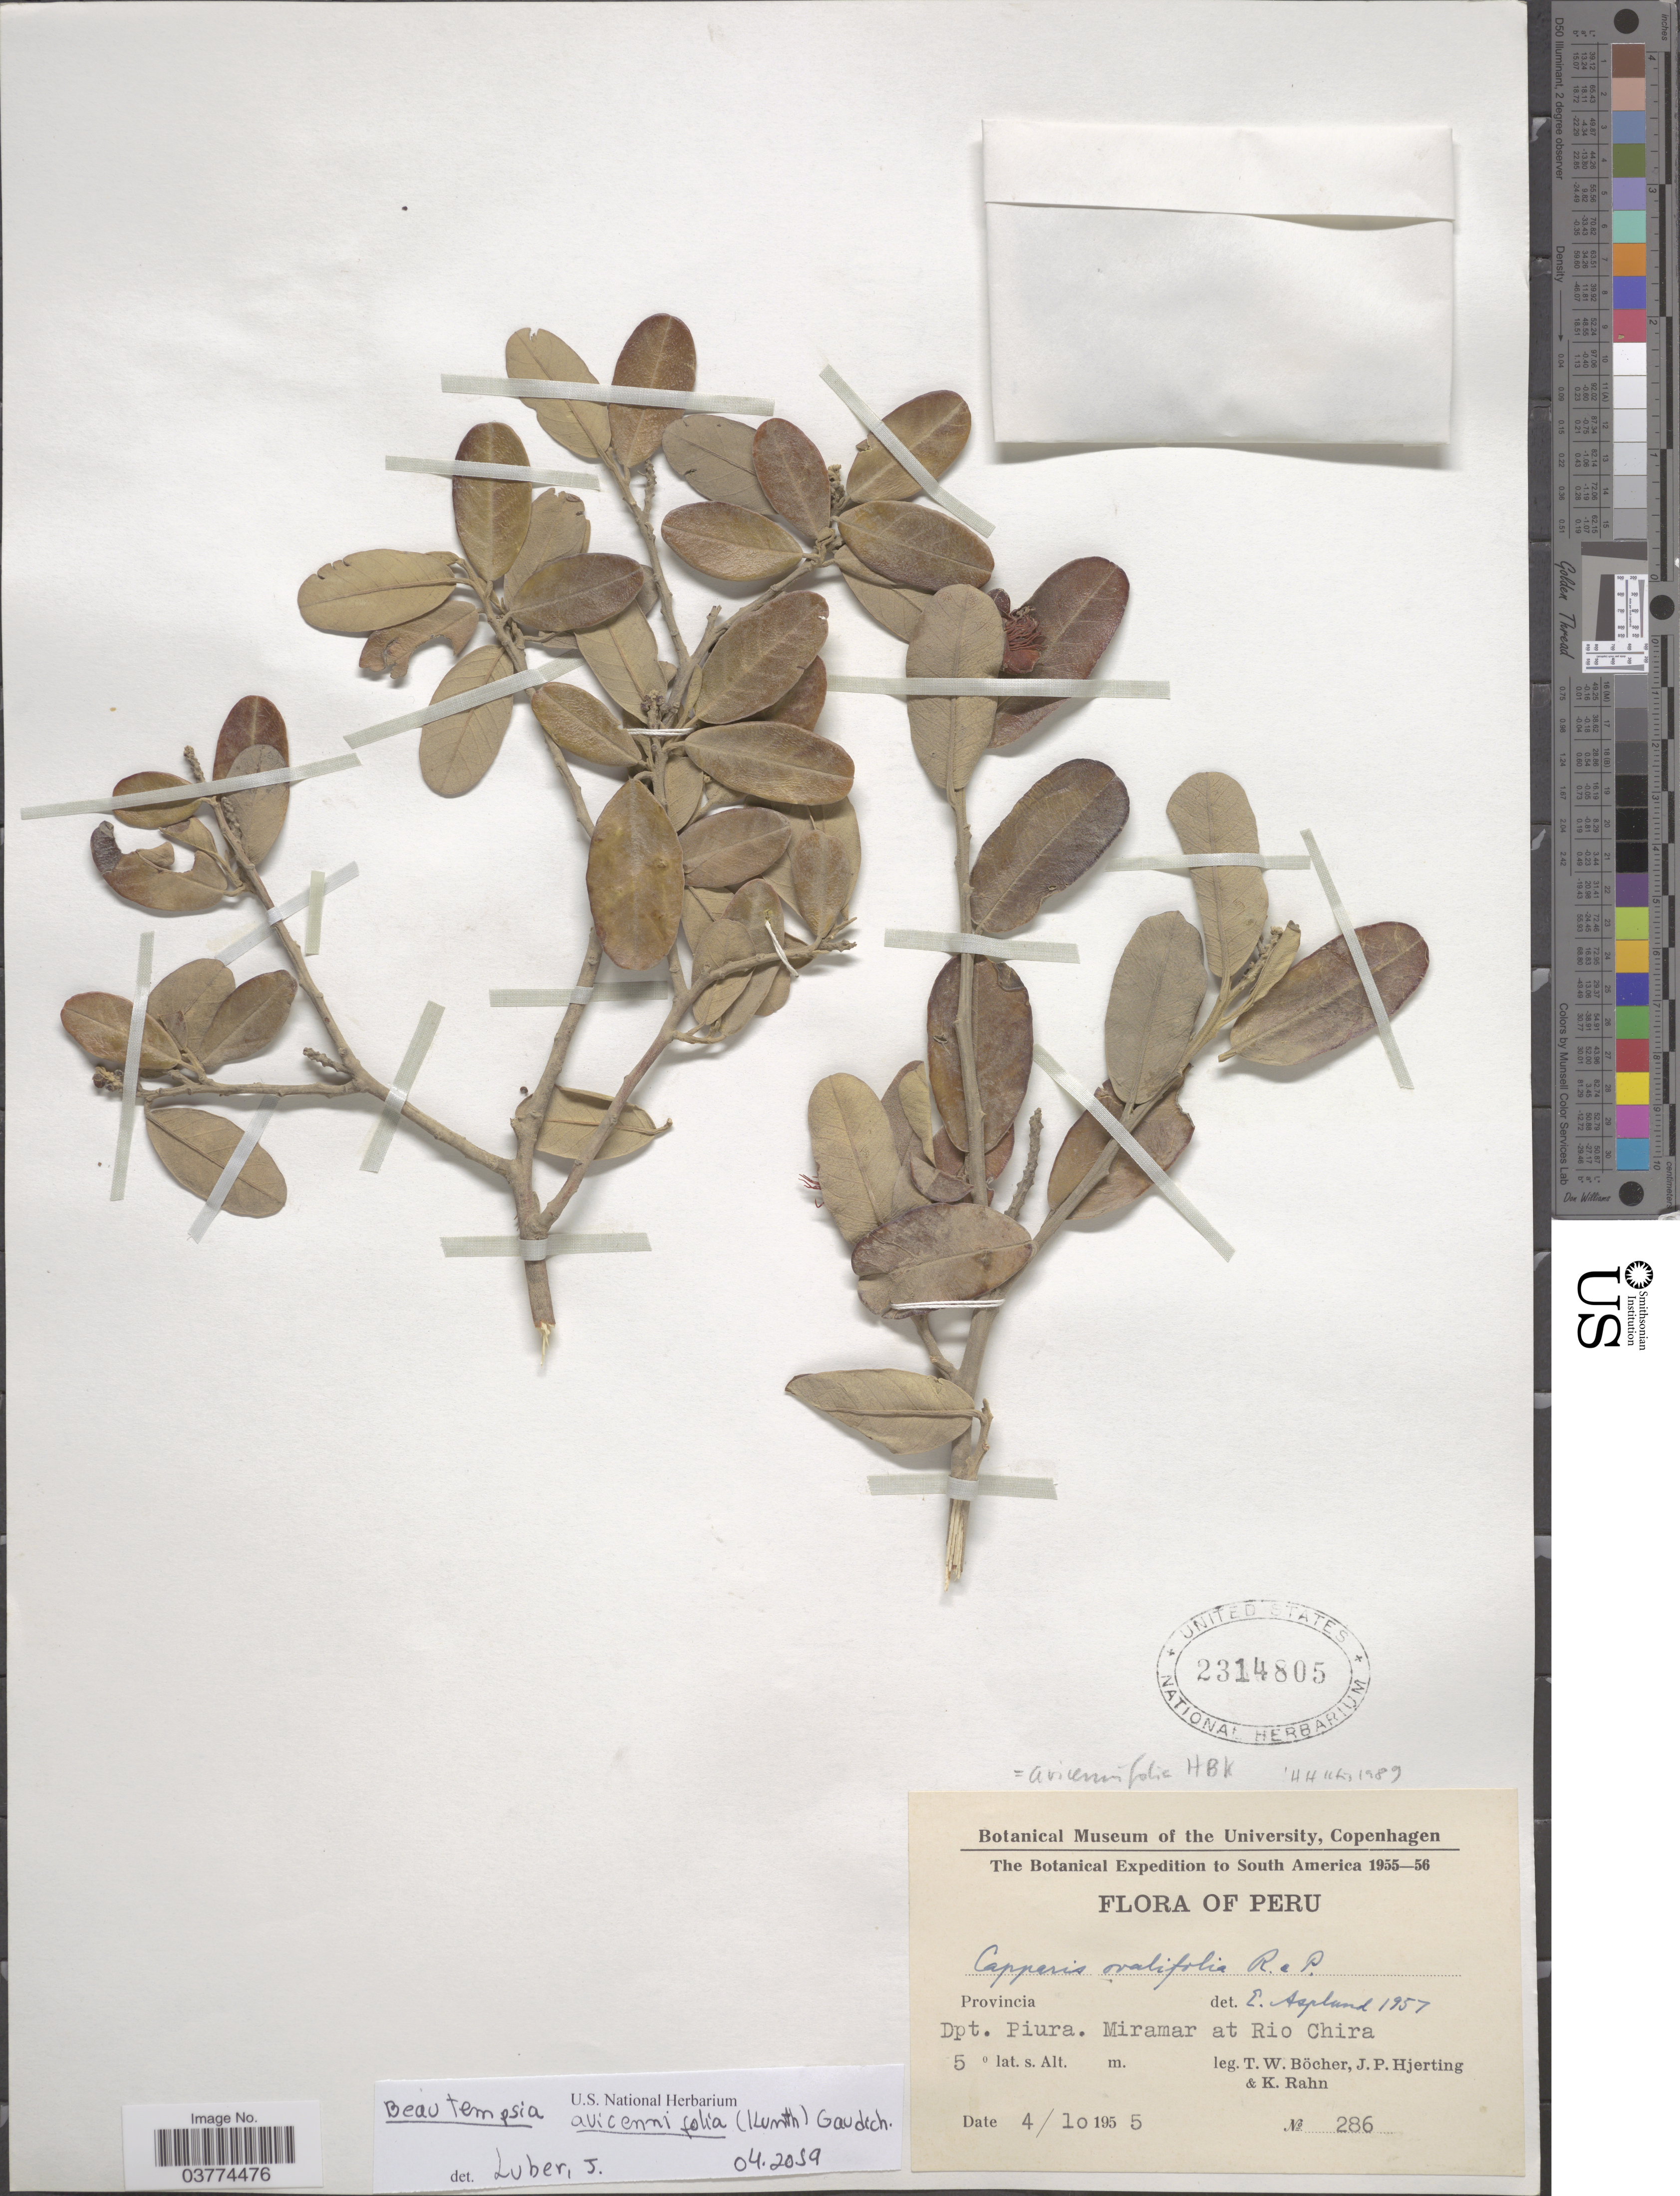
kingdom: Plantae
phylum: Tracheophyta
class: Magnoliopsida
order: Brassicales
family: Capparaceae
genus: Beautempsia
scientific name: Beautempsia avicenniifolia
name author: (Kunth) Gaudich.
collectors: T. Böcher, J. P. Hjerting & K. Rahn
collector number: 286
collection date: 1955-10-04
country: Peru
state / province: Piura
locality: Dpt. Piura. Miramar at Rio Chira.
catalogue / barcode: US 2314805